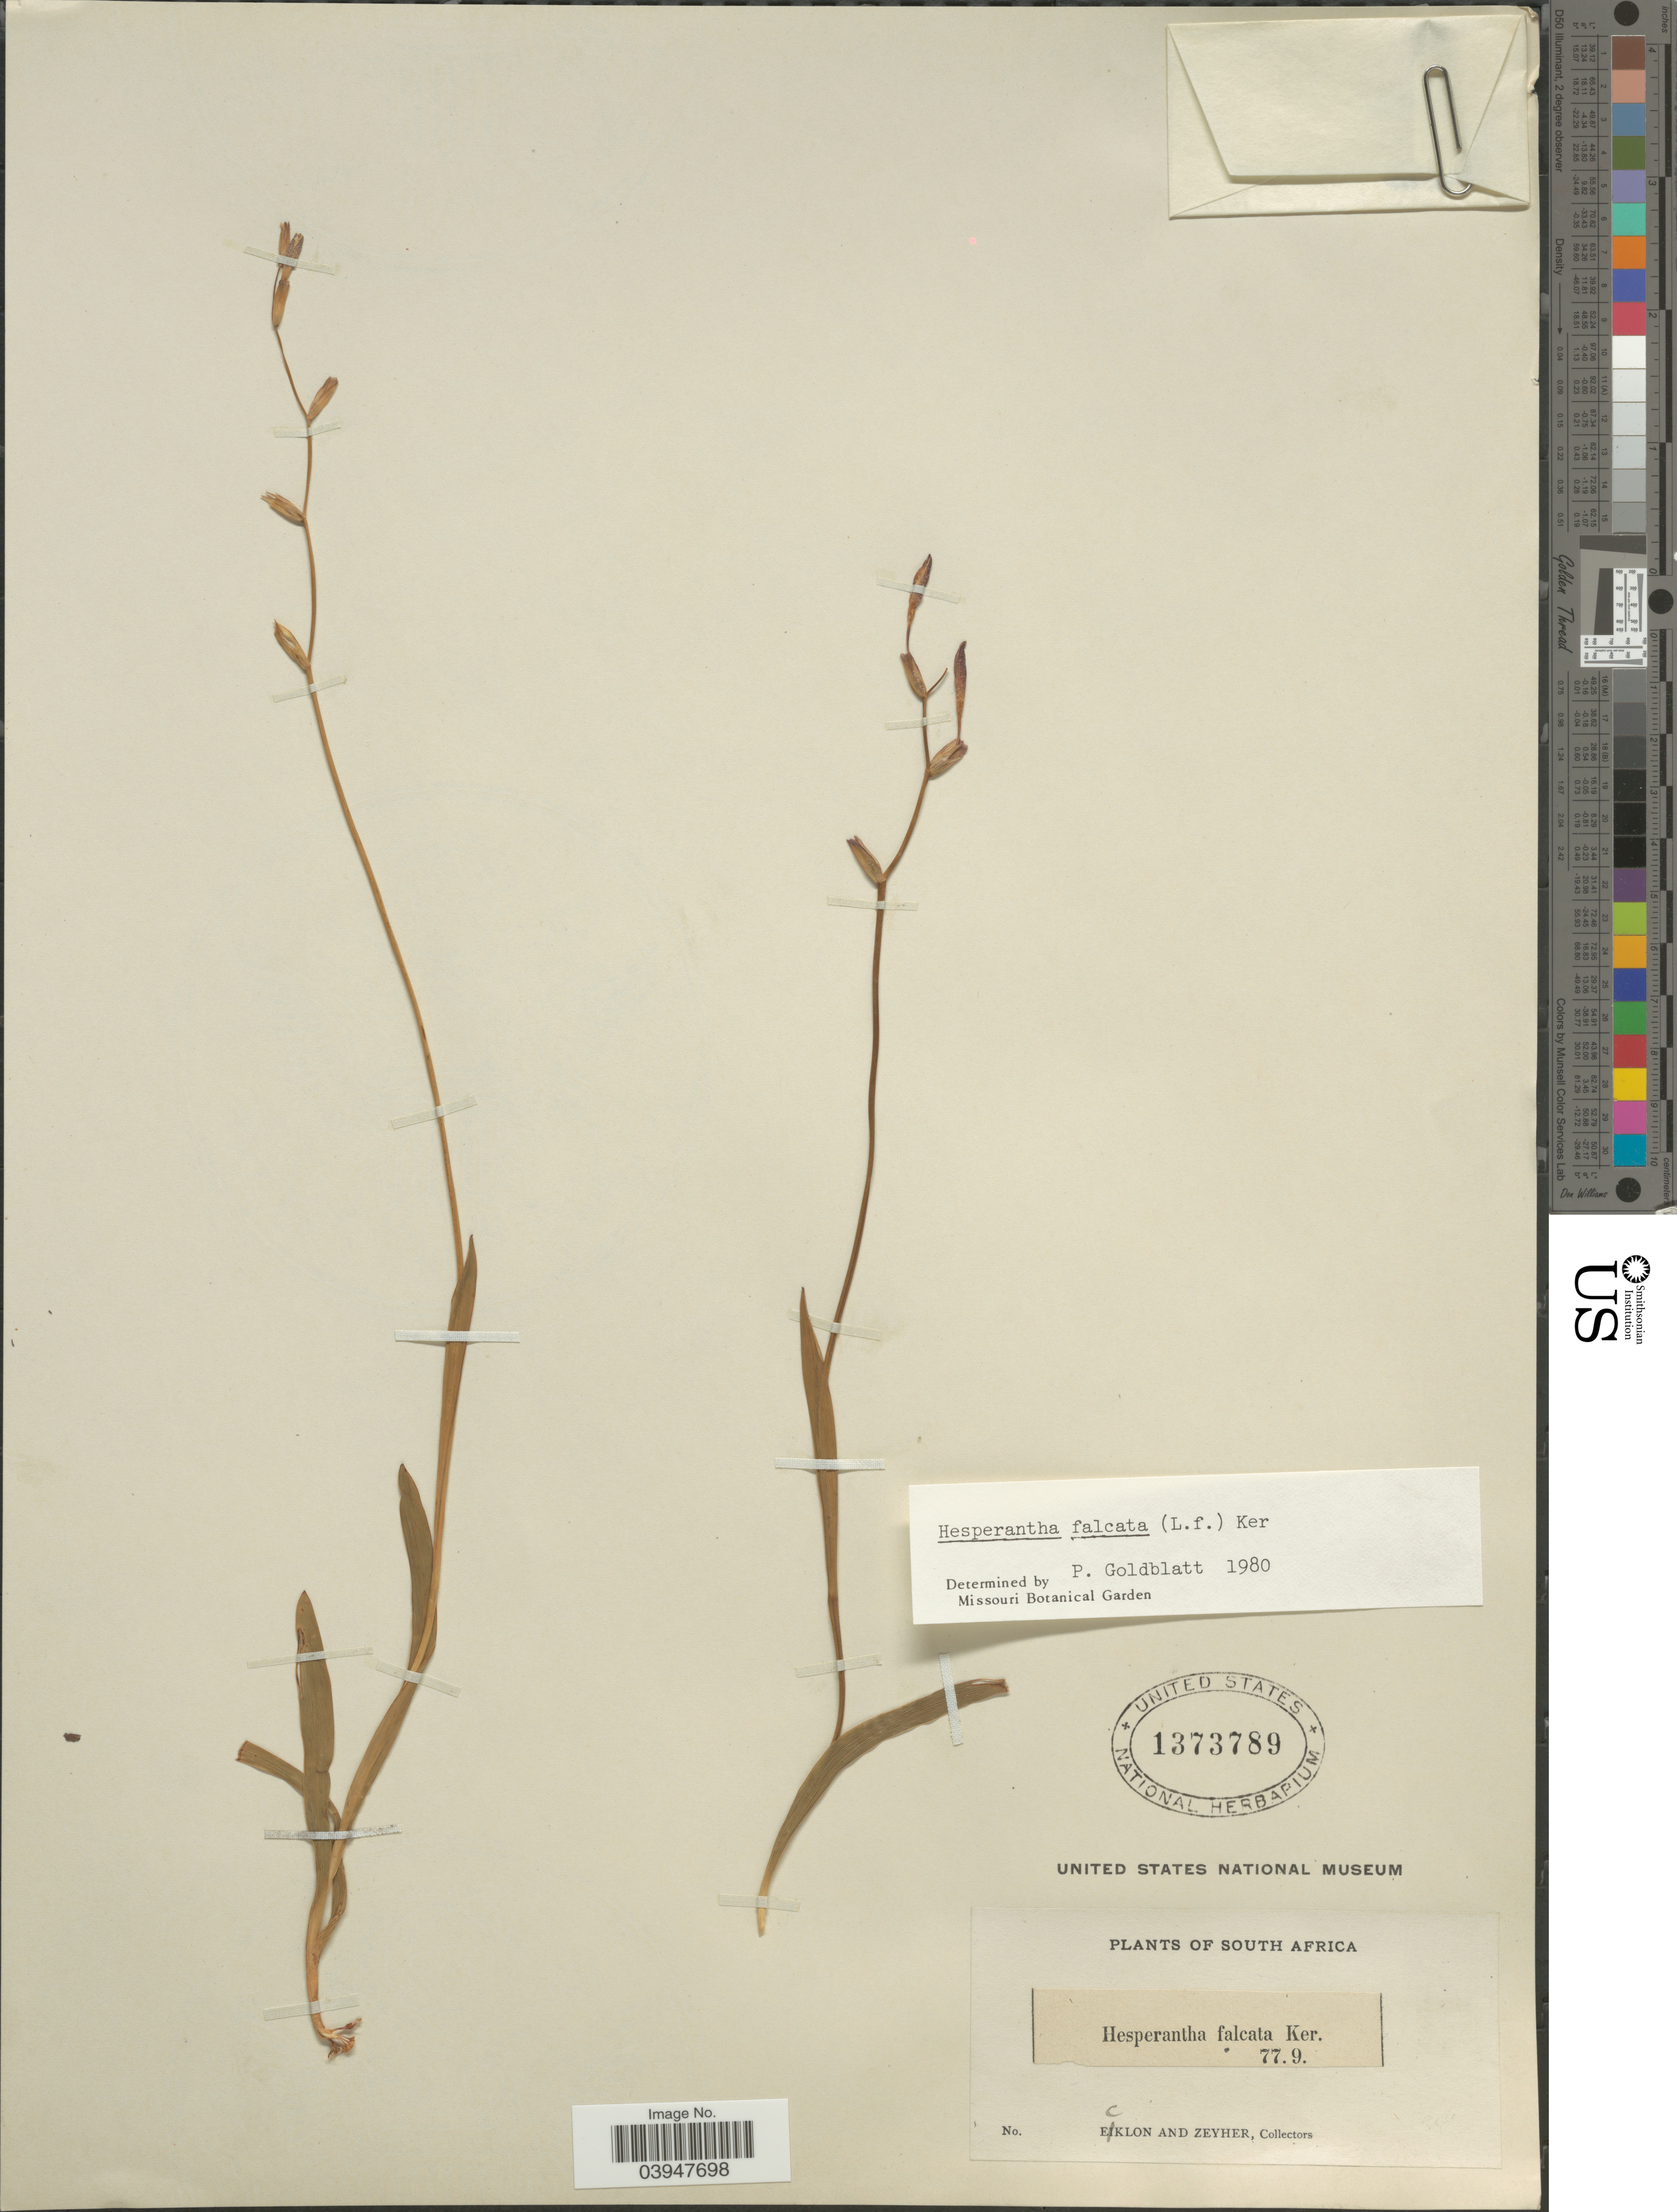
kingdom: Plantae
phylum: Tracheophyta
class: Liliopsida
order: Asparagales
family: Iridaceae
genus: Hesperantha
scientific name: Hesperantha falcata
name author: (L. f.) Ker Gawl.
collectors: -. Ecklon & -. Zeyher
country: South Africa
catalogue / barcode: US 1373789